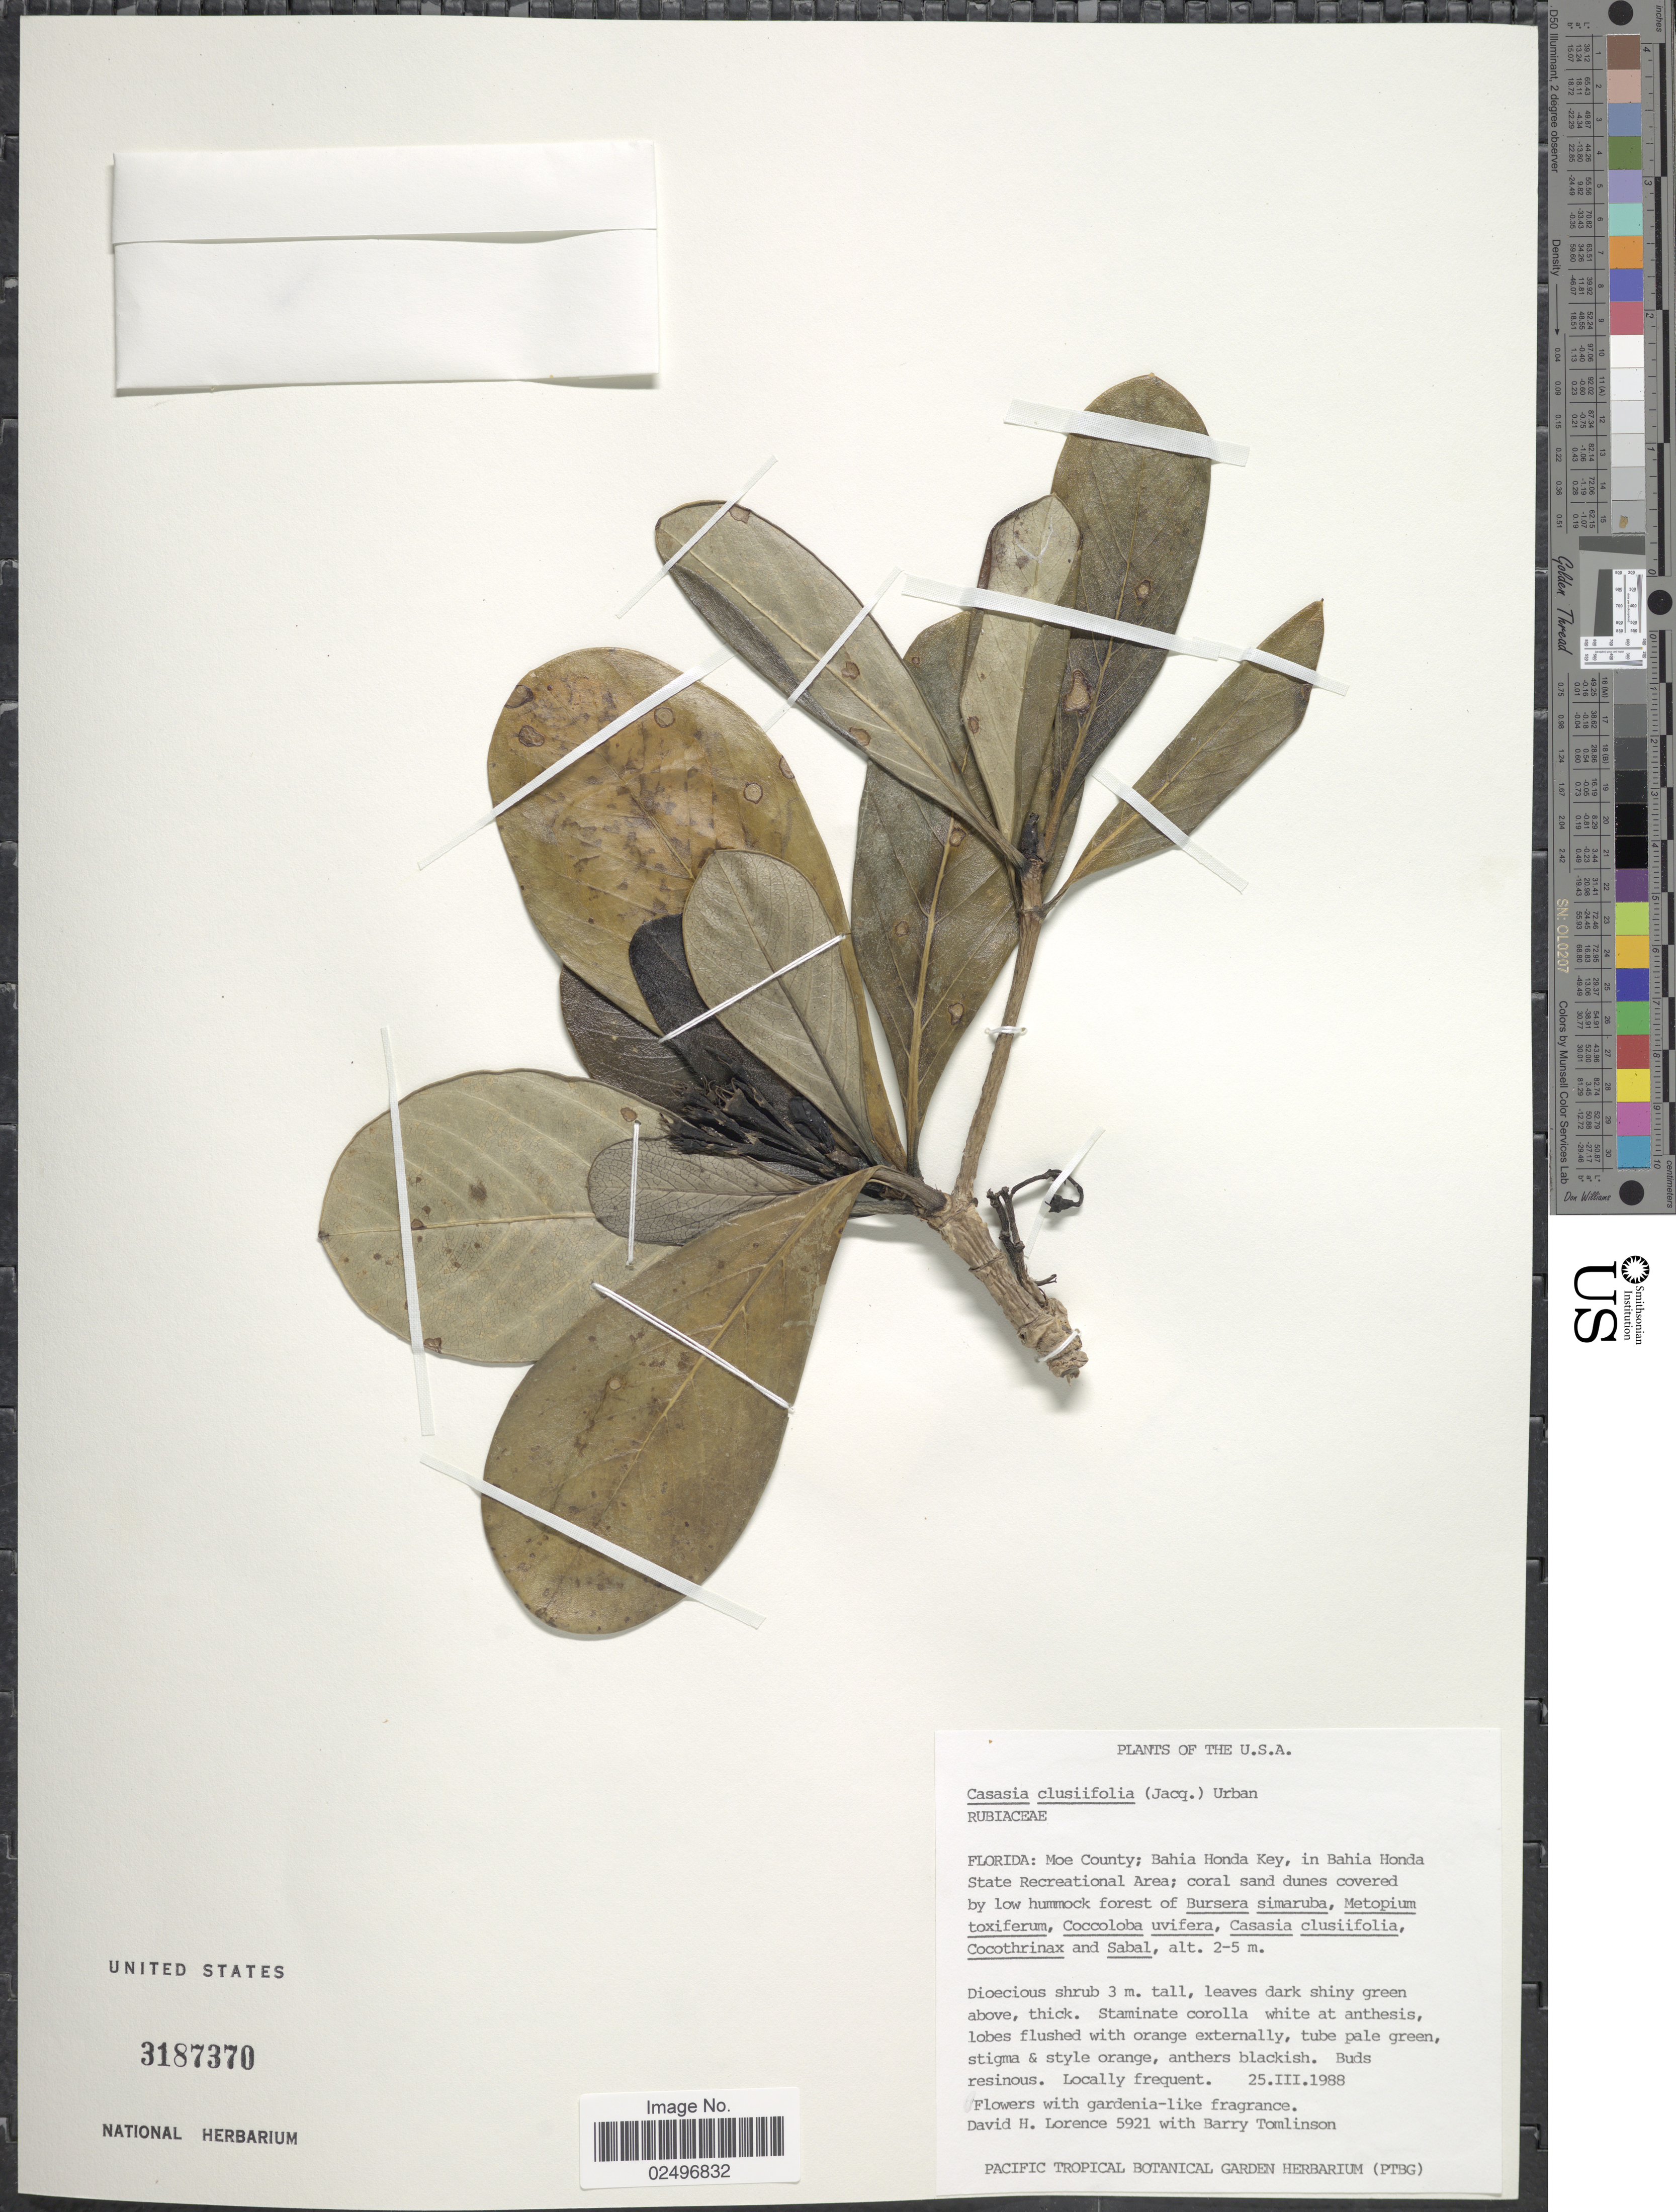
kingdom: Plantae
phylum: Tracheophyta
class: Magnoliopsida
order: Gentianales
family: Rubiaceae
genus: Casasia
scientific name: Casasia clusiifolia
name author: (Jacq.) Urb.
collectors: D. Lorence & B. Tomlinson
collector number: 5921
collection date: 1988-03-25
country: United States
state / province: Florida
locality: Moe County; Bahia Honda Key, in Bahia Honda State Recreational Area; coral sand dunes covered by low hummock forest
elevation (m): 2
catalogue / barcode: US 3187370